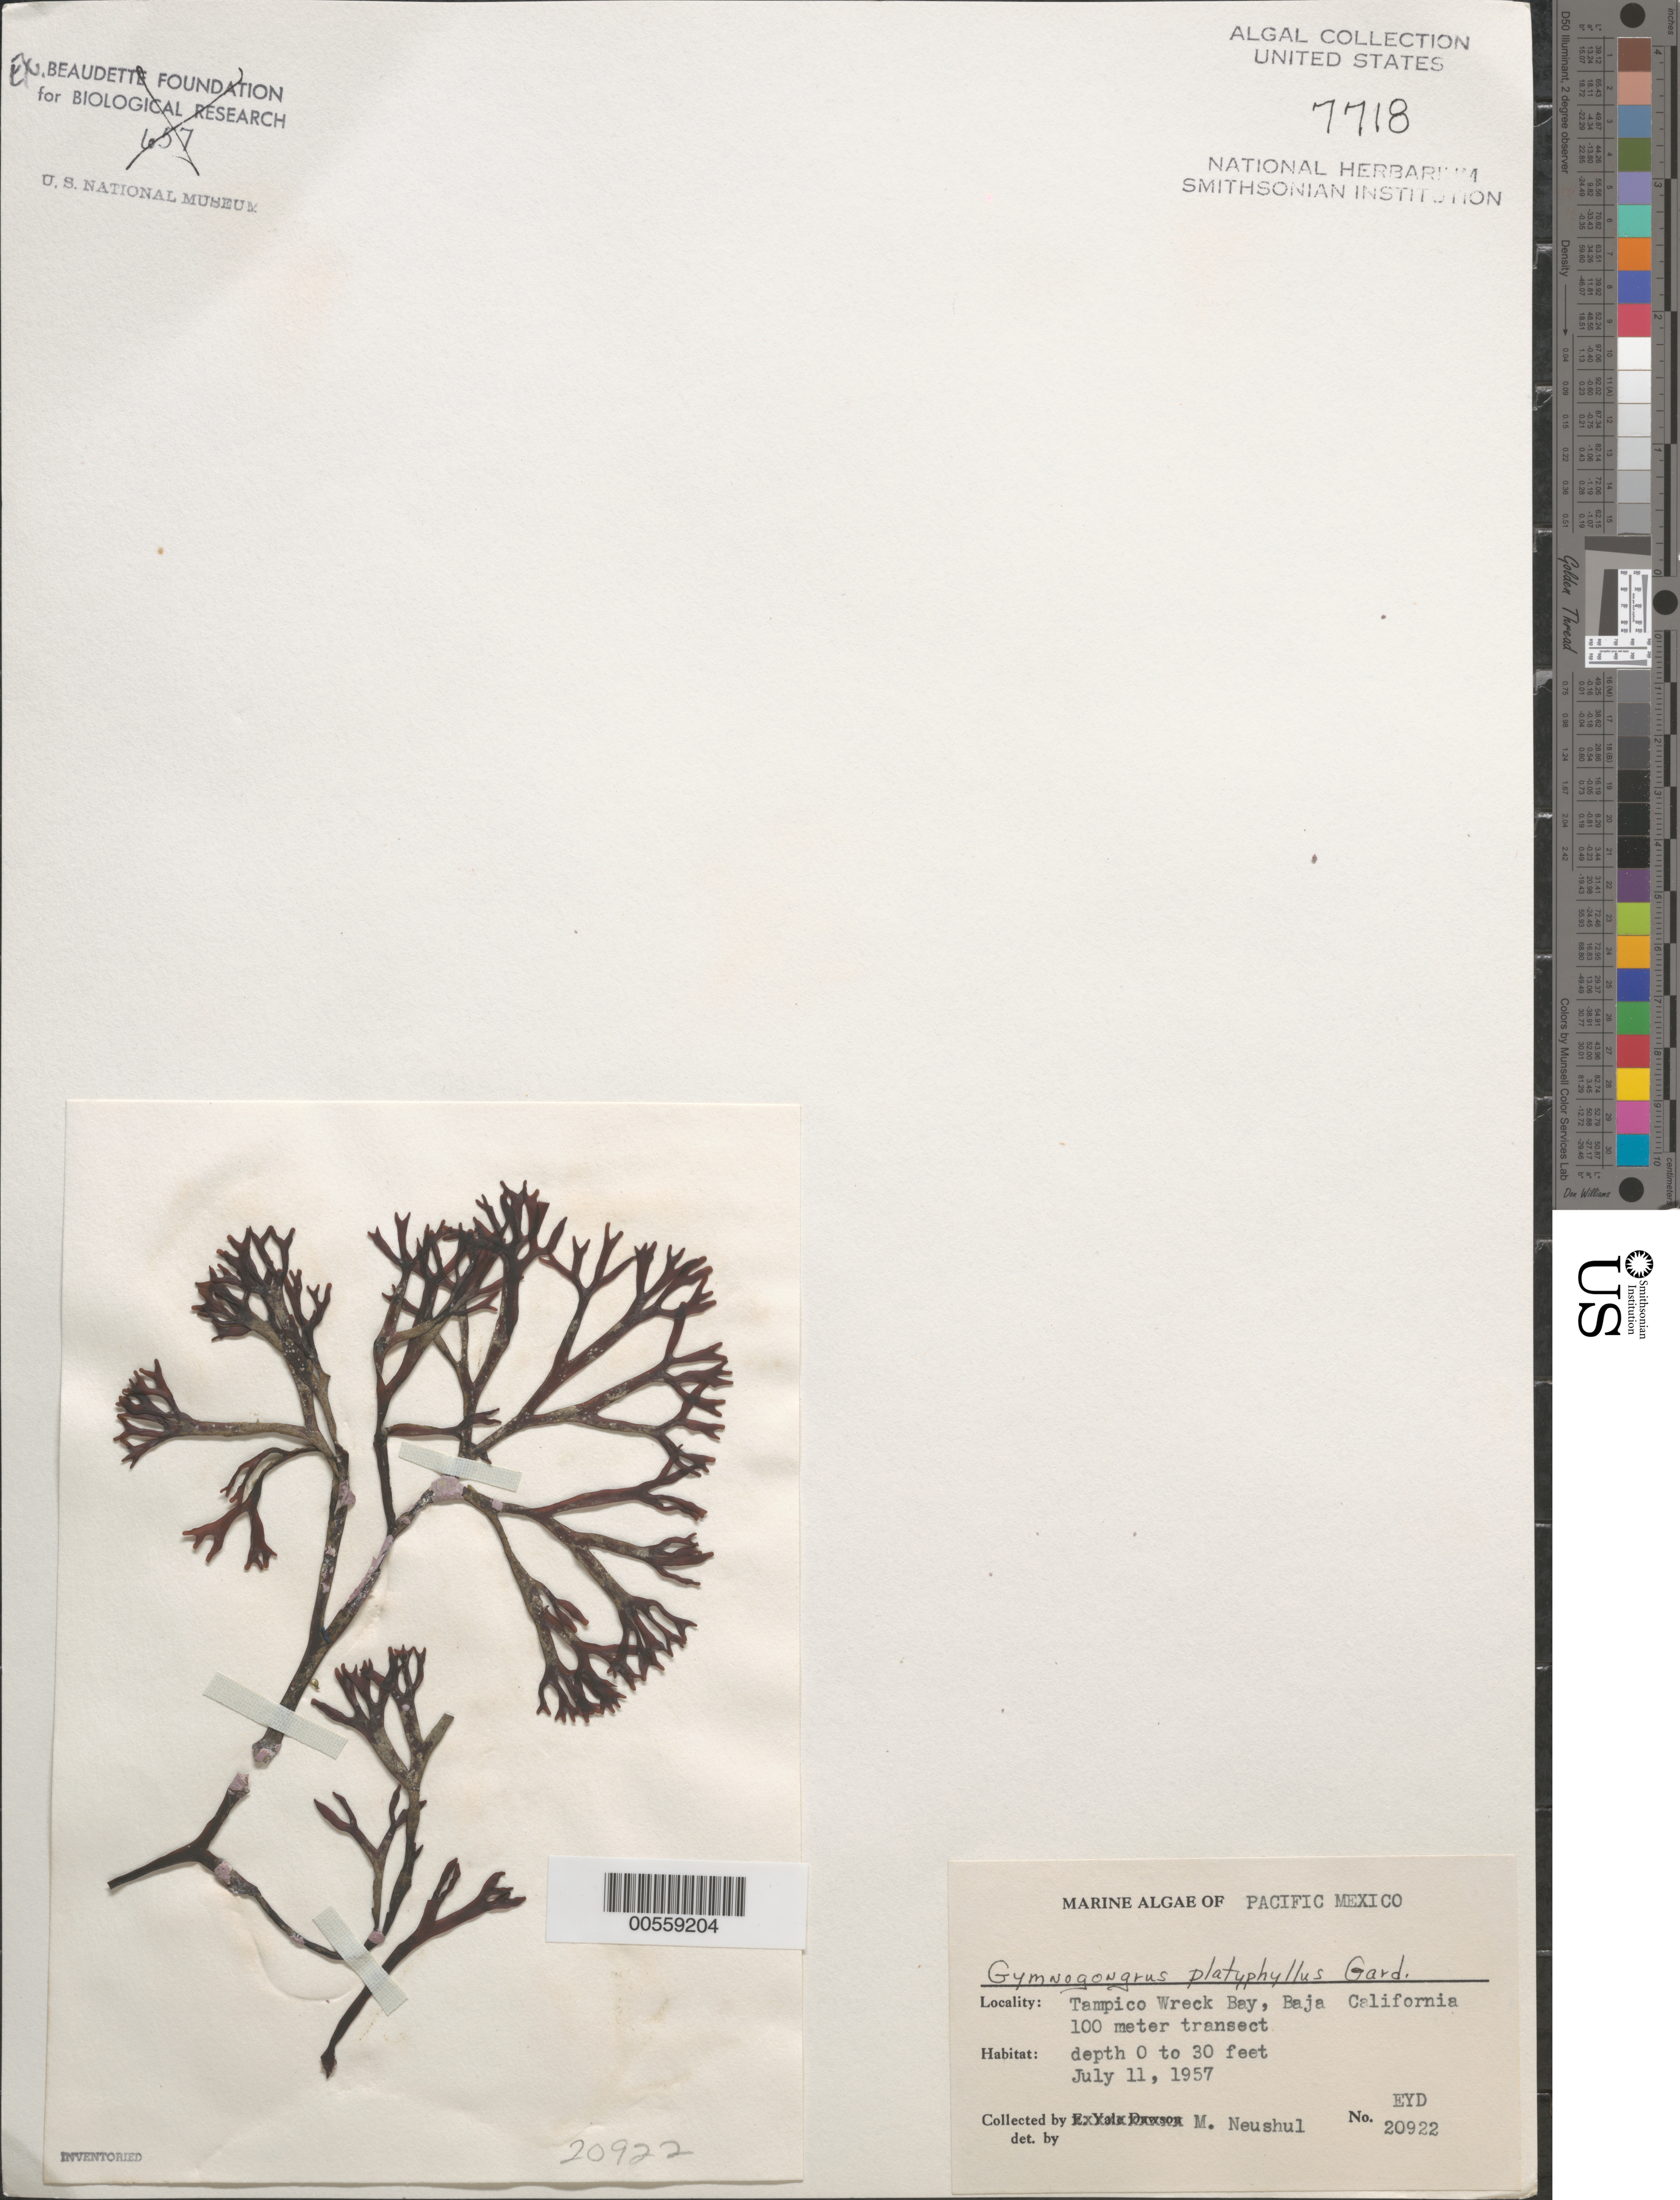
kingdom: Plantae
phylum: Rhodophyta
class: Florideophyceae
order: Gigartinales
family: Phyllophoraceae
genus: Gymnogongrus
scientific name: Gymnogongrus platyphyllus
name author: N.L. Gardner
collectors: M. Neushul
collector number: EYD 20922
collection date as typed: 11 Jul 1957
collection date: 1957-07-11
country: Mexico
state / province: Baja California Norte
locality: Tampico Wreck Bay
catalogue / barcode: US 7718